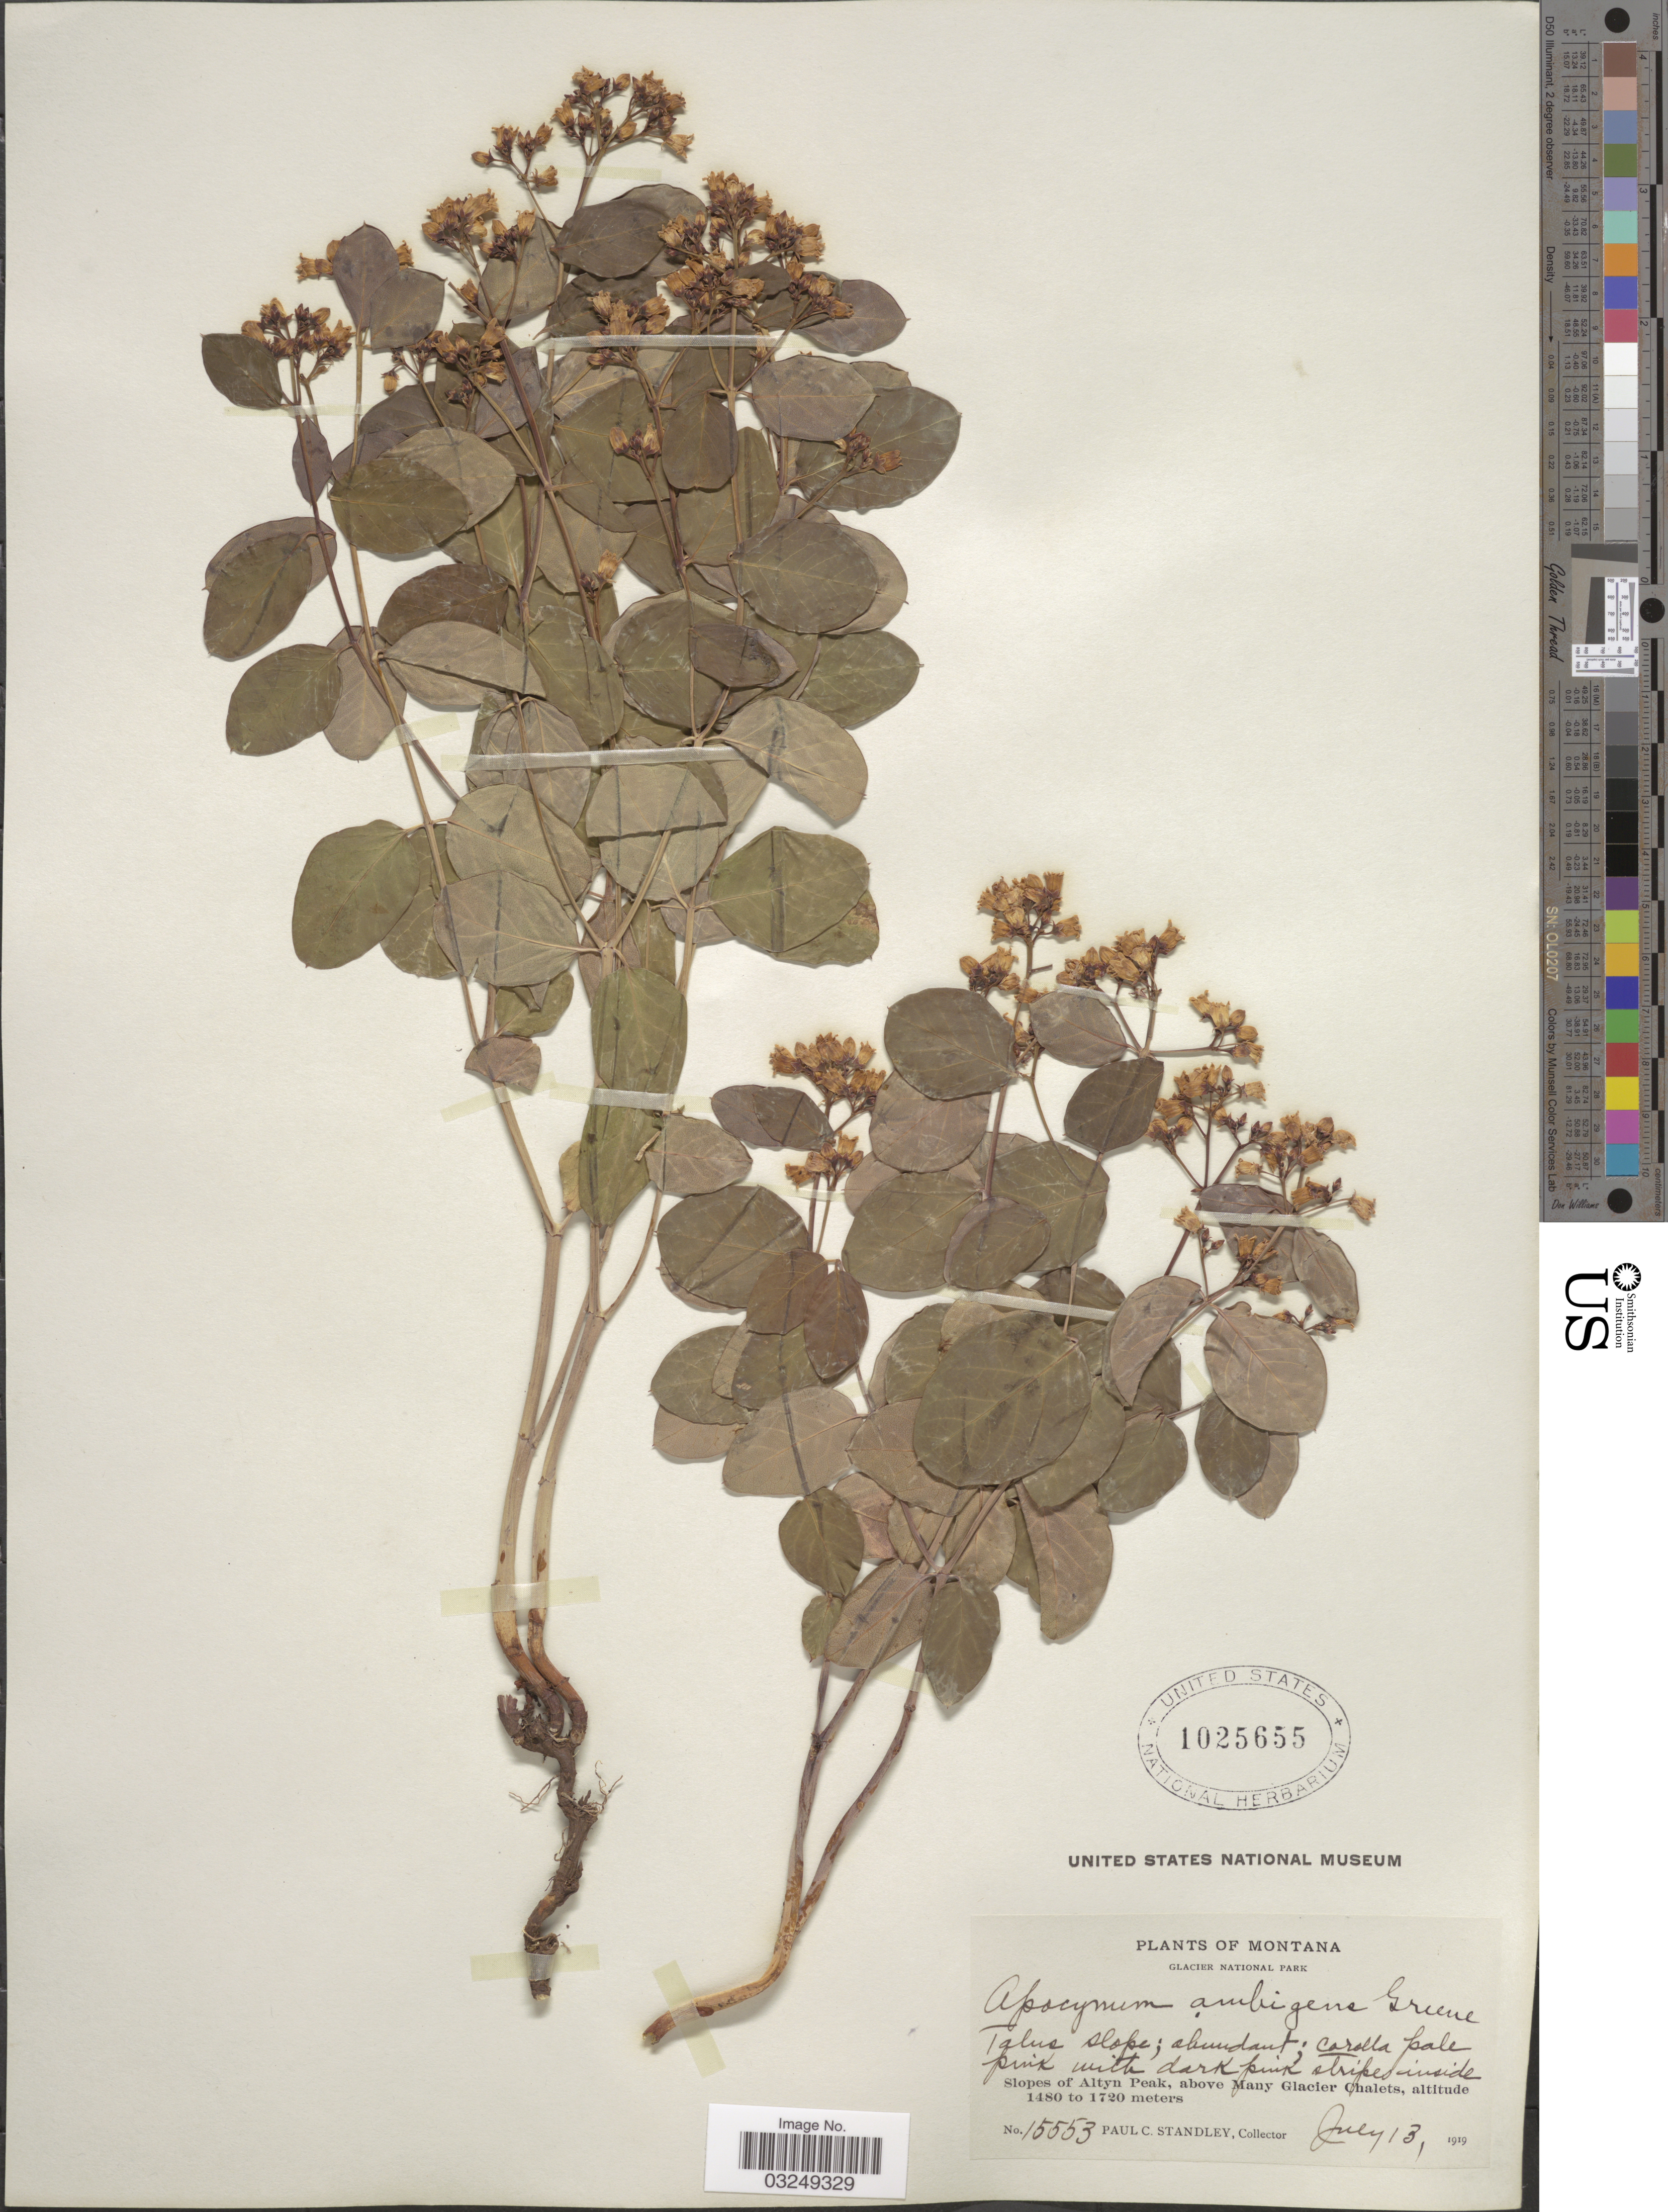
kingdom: Plantae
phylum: Tracheophyta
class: Magnoliopsida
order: Gentianales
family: Apocynaceae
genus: Apocynum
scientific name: Apocynum ambigens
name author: S.W. Greene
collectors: P. C. Standley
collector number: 15553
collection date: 1919-07-13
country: United States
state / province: Montana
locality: Glacier National Park. Slopes of Altyn Peak, above Many Glacier Chalets.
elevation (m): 1480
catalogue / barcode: US 1025655